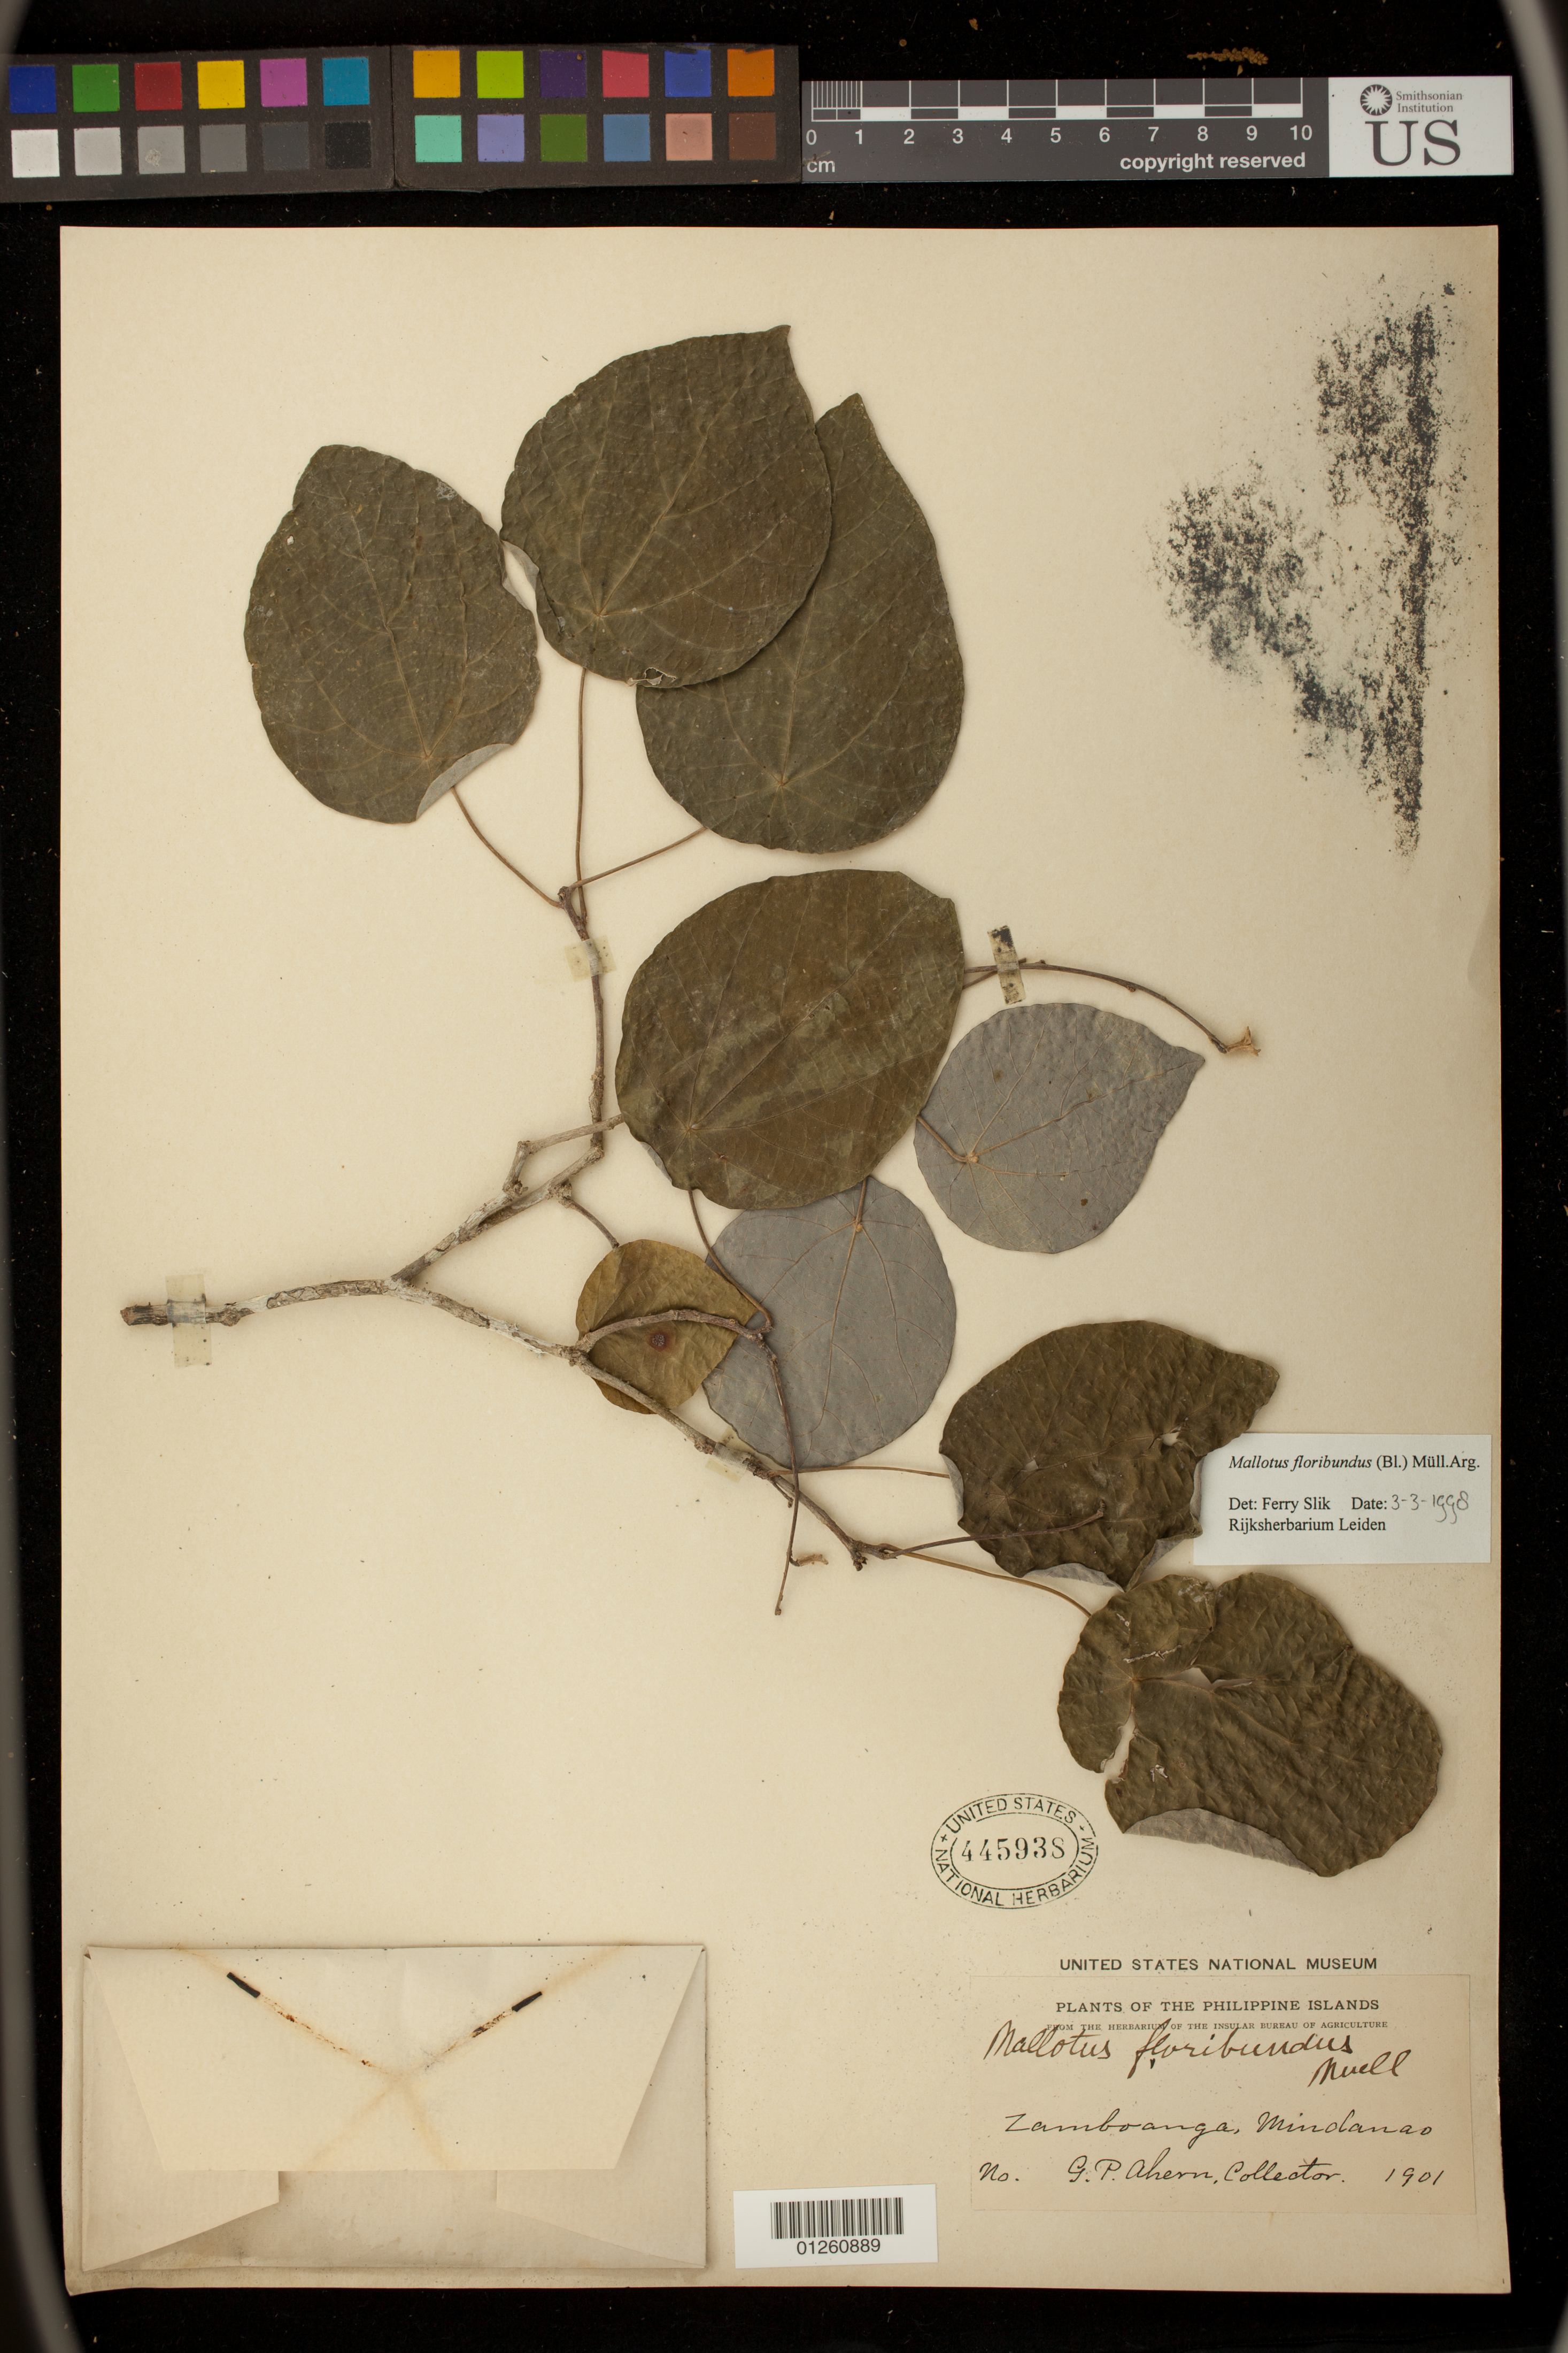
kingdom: Plantae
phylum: Tracheophyta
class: Magnoliopsida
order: Malpighiales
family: Euphorbiaceae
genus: Mallotus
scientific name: Mallotus floribundus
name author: (Blume) Müll. Arg.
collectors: G. Ahern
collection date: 1901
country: Philippines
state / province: Zamboanga Peninsula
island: Mindanao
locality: Zamboanga, Mindanao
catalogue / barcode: US 445938